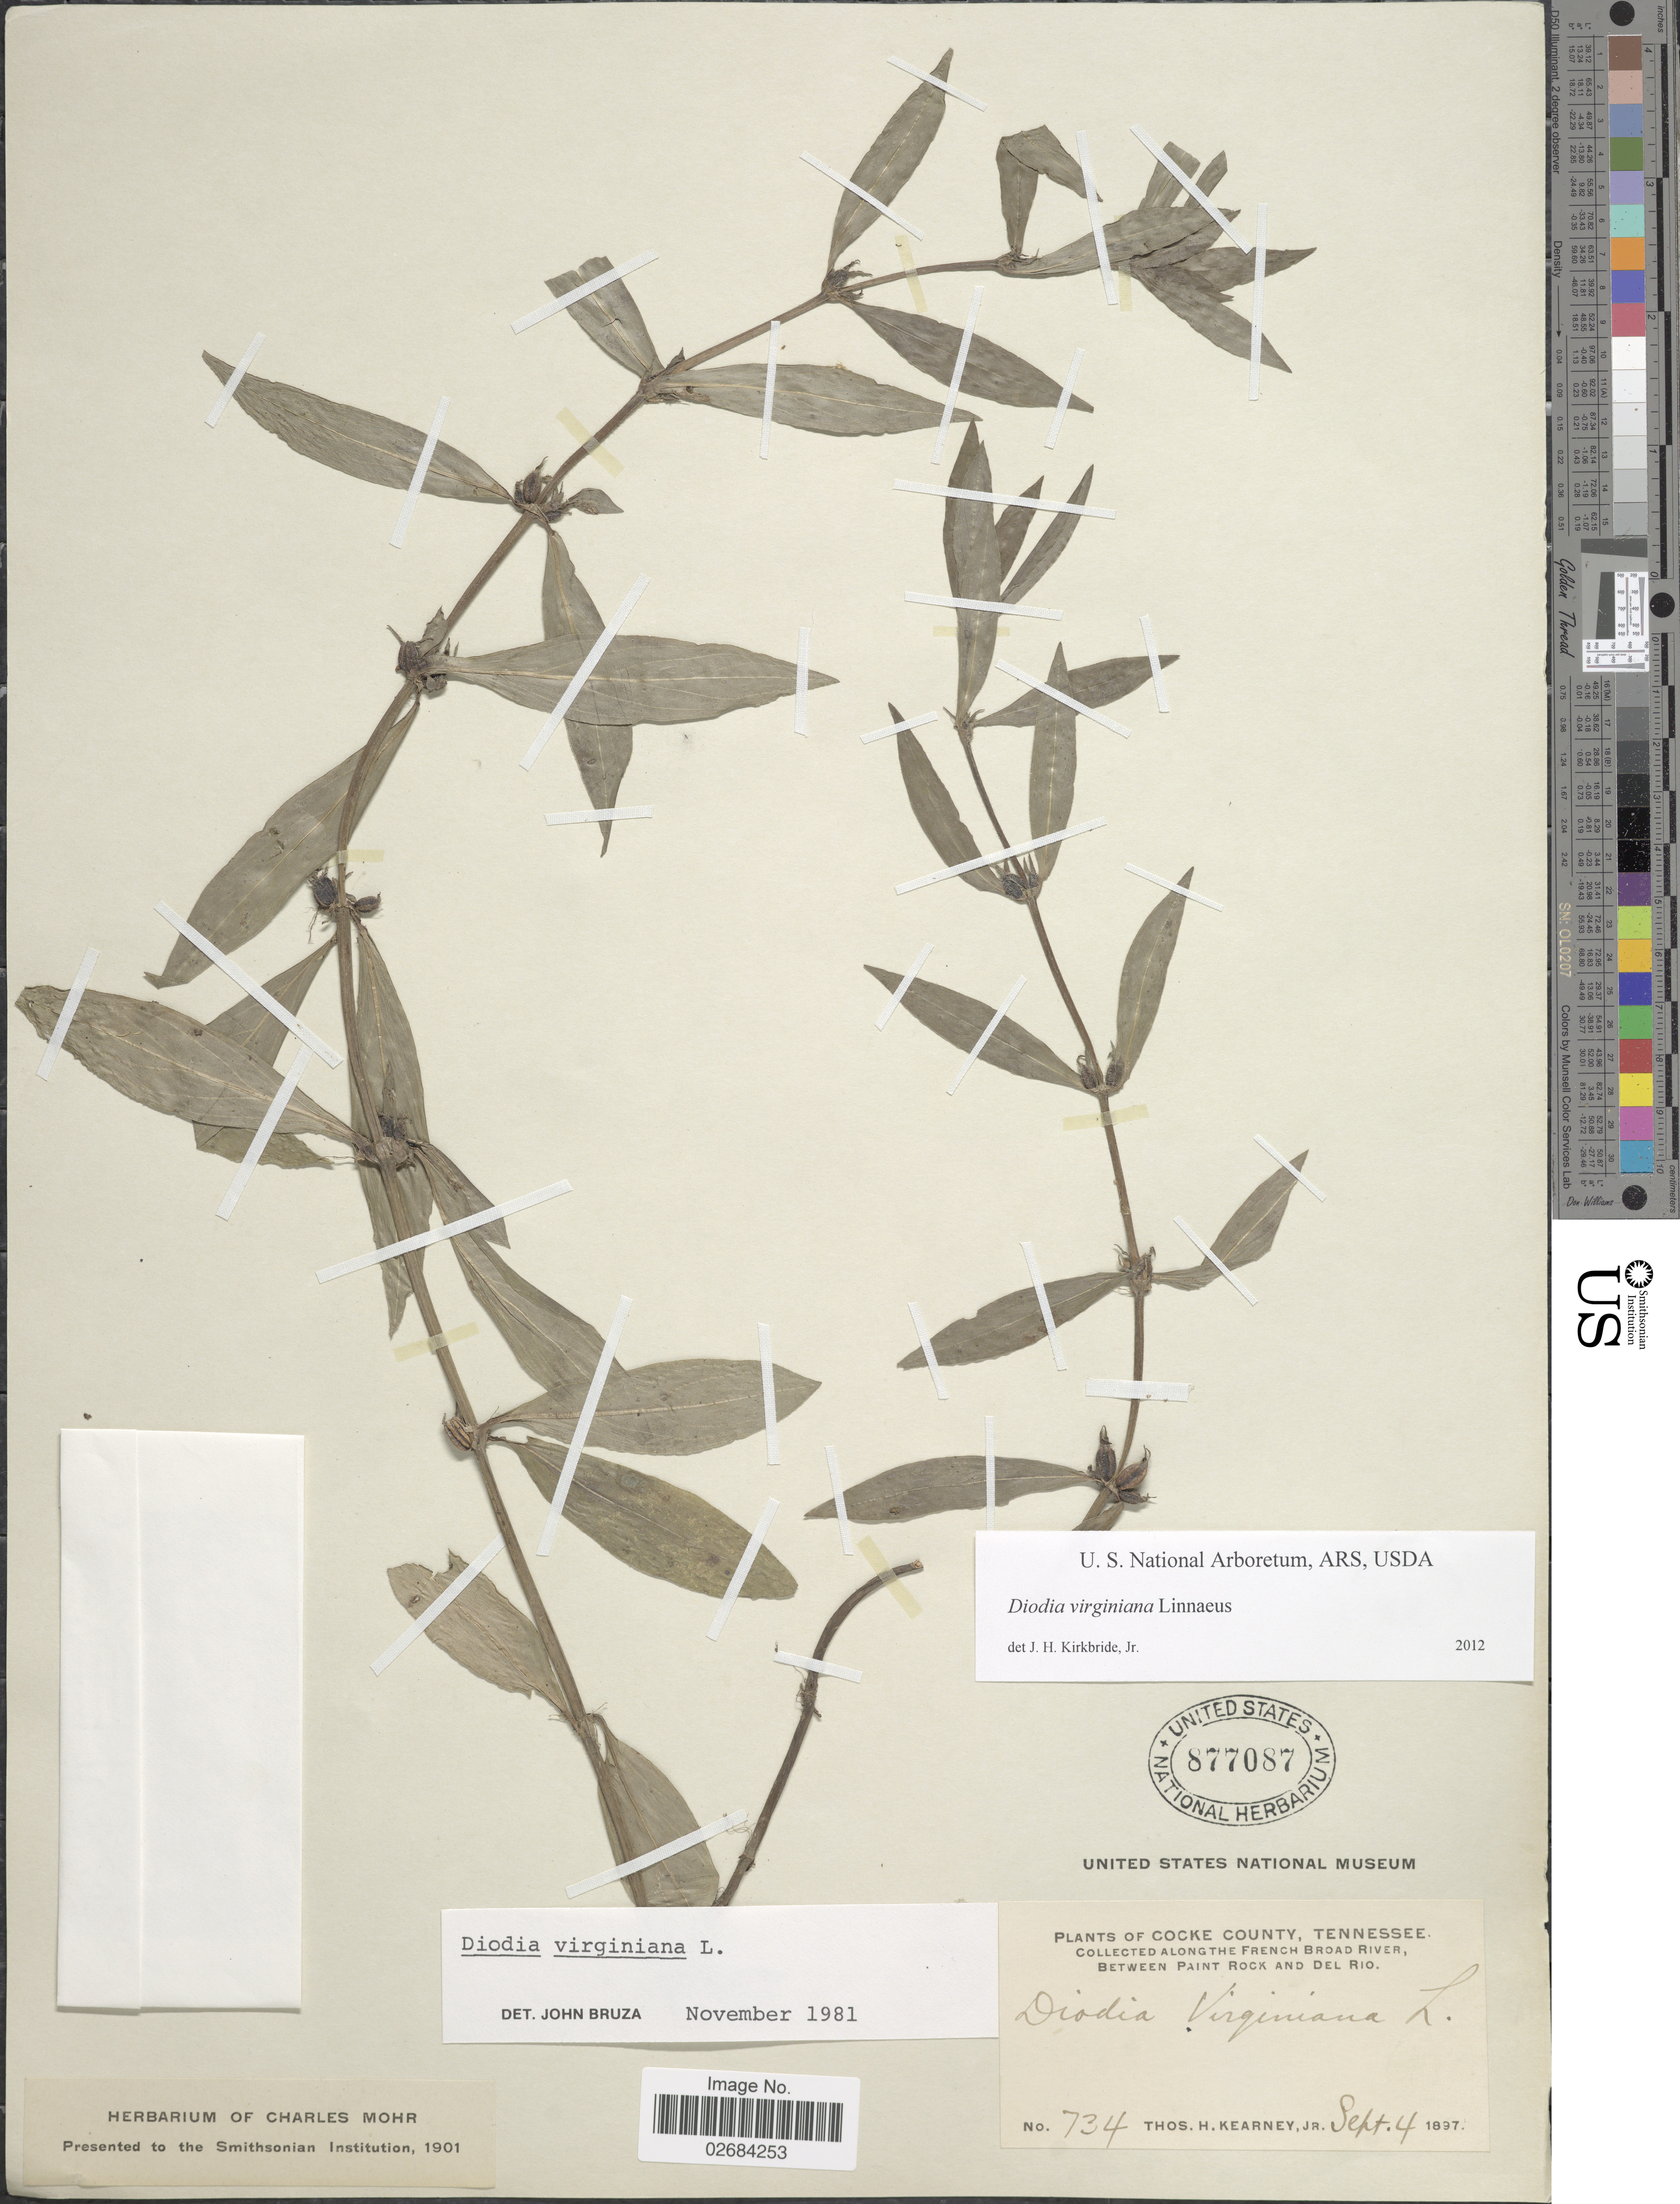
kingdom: Plantae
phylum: Tracheophyta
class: Magnoliopsida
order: Gentianales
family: Rubiaceae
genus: Diodia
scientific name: Diodia virginiana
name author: L.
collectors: T. H. Kearney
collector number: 734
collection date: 1897-09-04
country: United States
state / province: Tennessee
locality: Cocke County. Along the French Broad River, Between Paint Rock and Del Rio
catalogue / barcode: US 877087